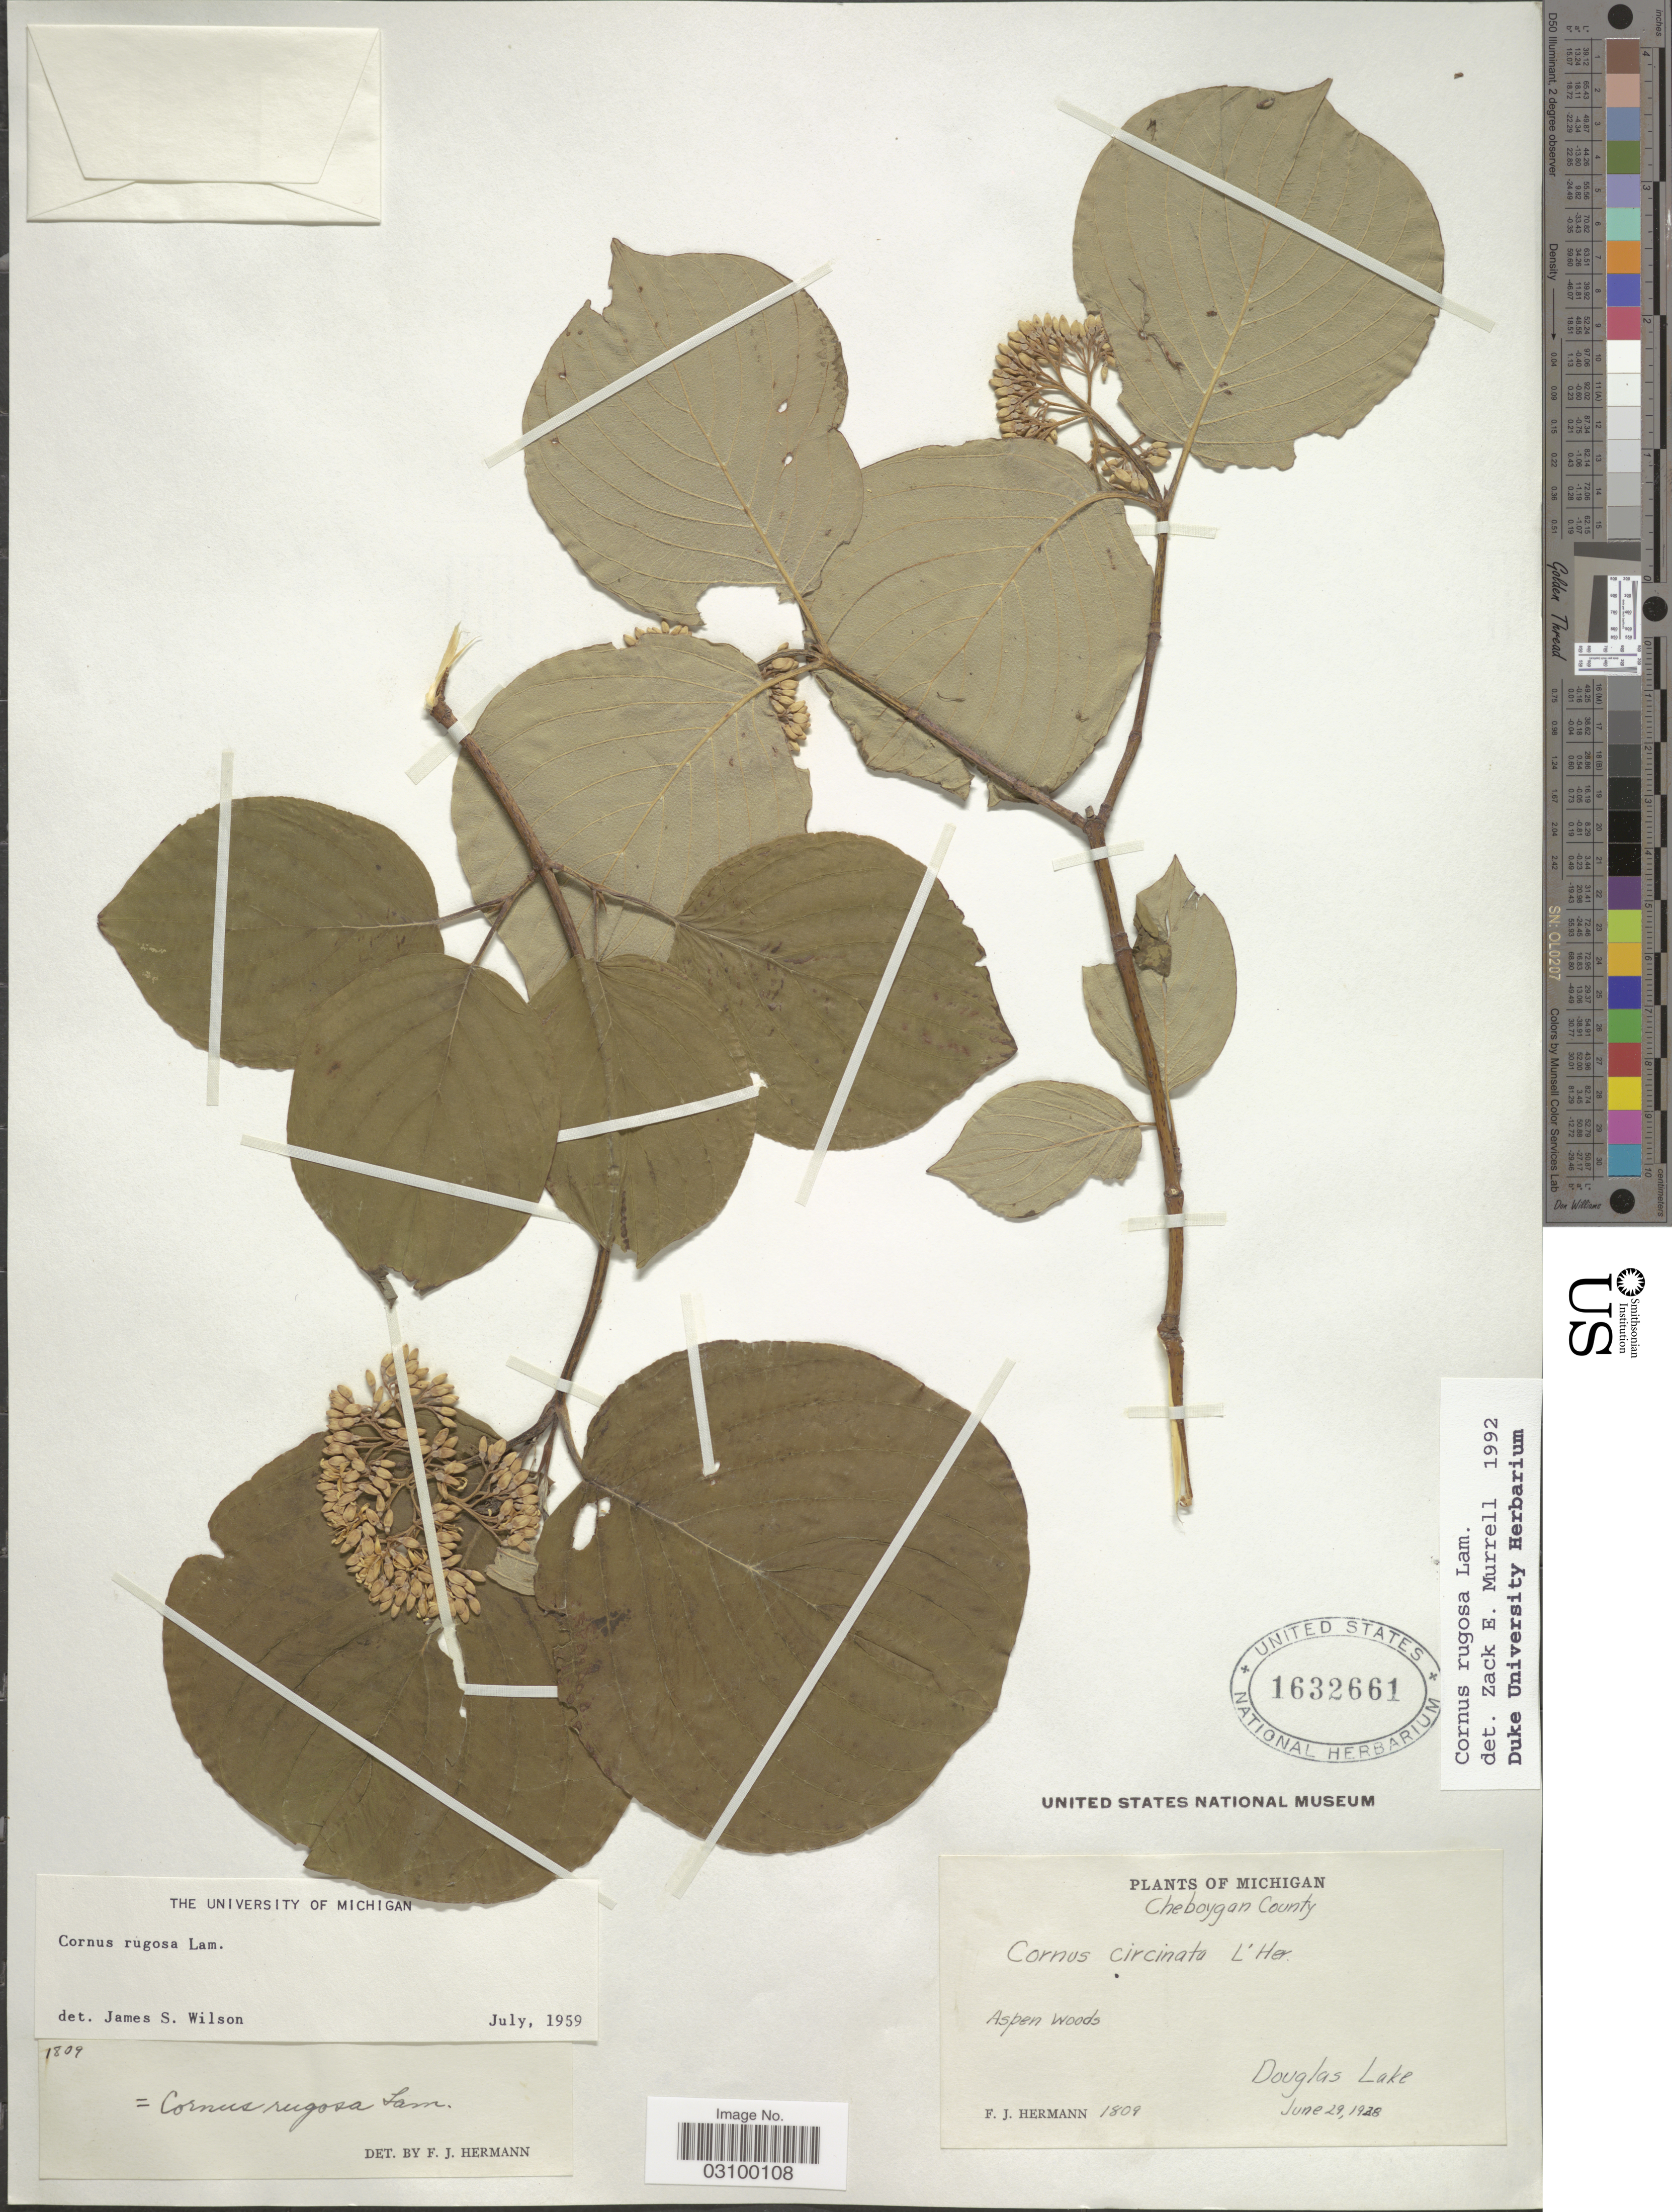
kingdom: Plantae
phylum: Tracheophyta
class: Magnoliopsida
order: Cornales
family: Cornaceae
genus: Cornus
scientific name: Cornus rugosa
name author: Lam.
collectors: F. J. Hermann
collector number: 1809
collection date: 1928-06-29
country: United States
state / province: Michigan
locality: Cheboygan County. Douglas Lake.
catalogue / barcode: US 1632661